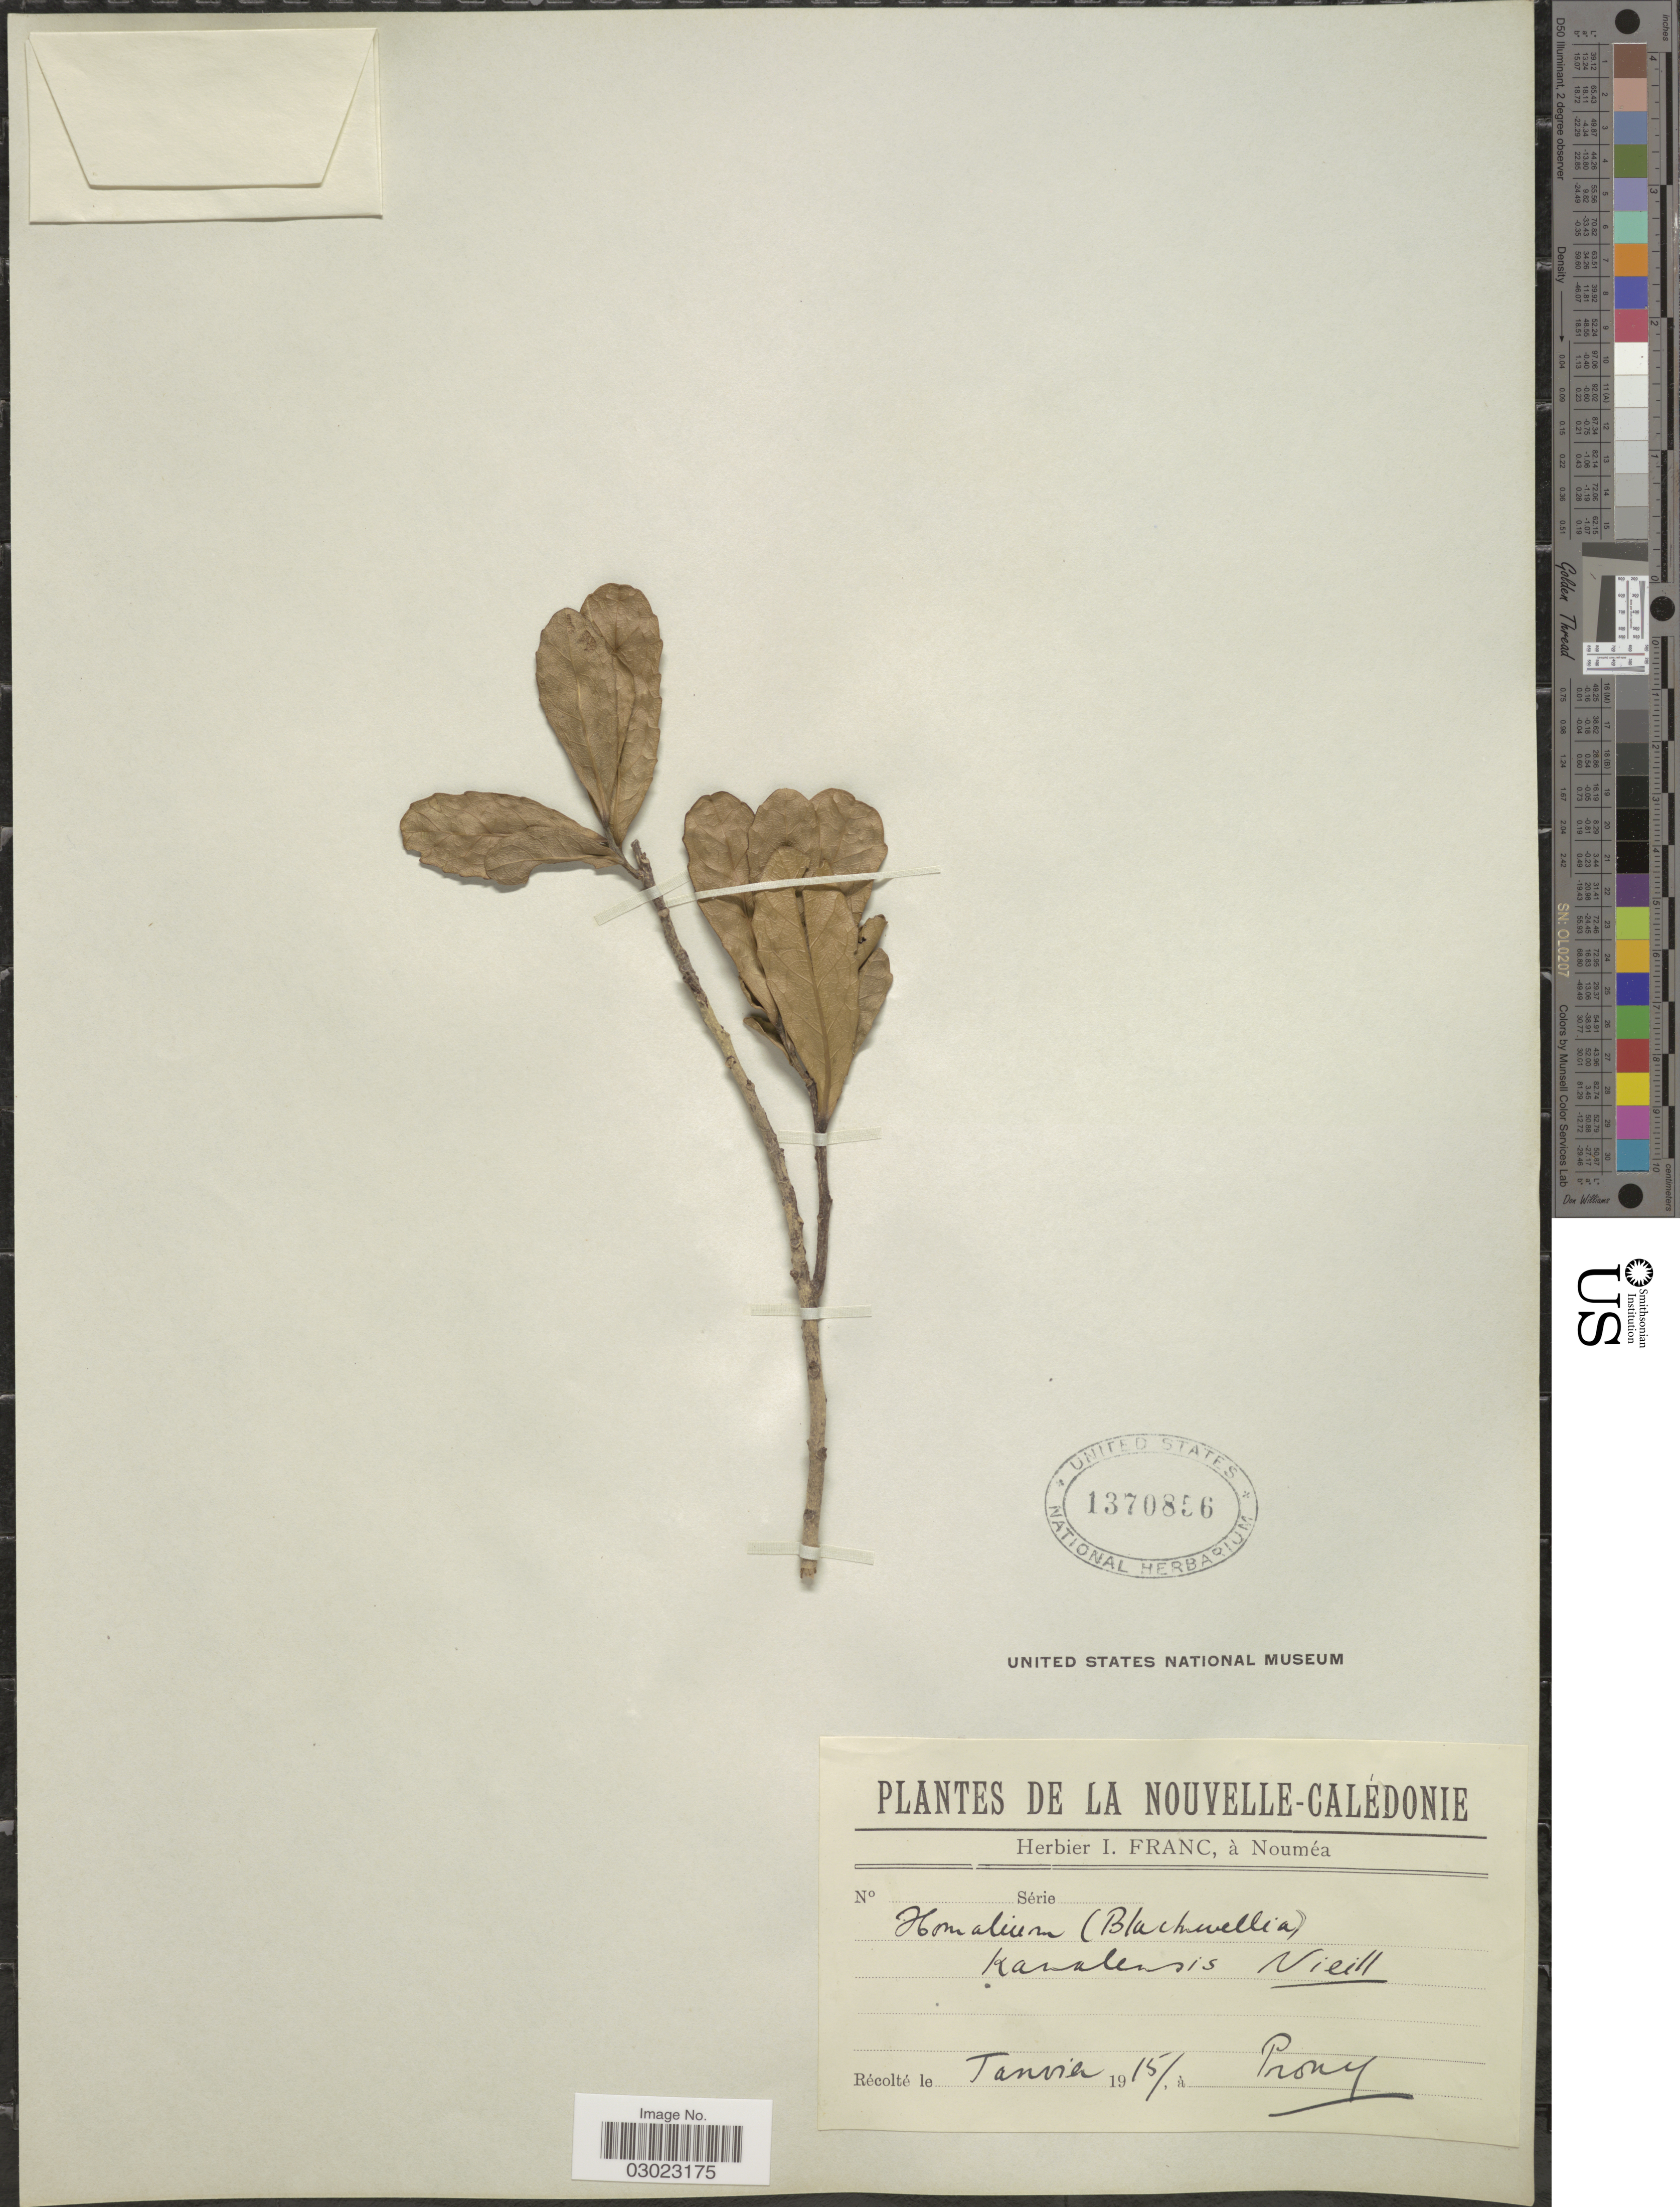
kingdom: Plantae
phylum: Tracheophyta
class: Magnoliopsida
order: Malpighiales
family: Salicaceae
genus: Homalium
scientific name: Homalium kanaliense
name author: Briq.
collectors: -. Prony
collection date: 1915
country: New Caledonia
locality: Nouvelle-Calédonie. Tanvia [interpreted].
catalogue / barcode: US 1370856